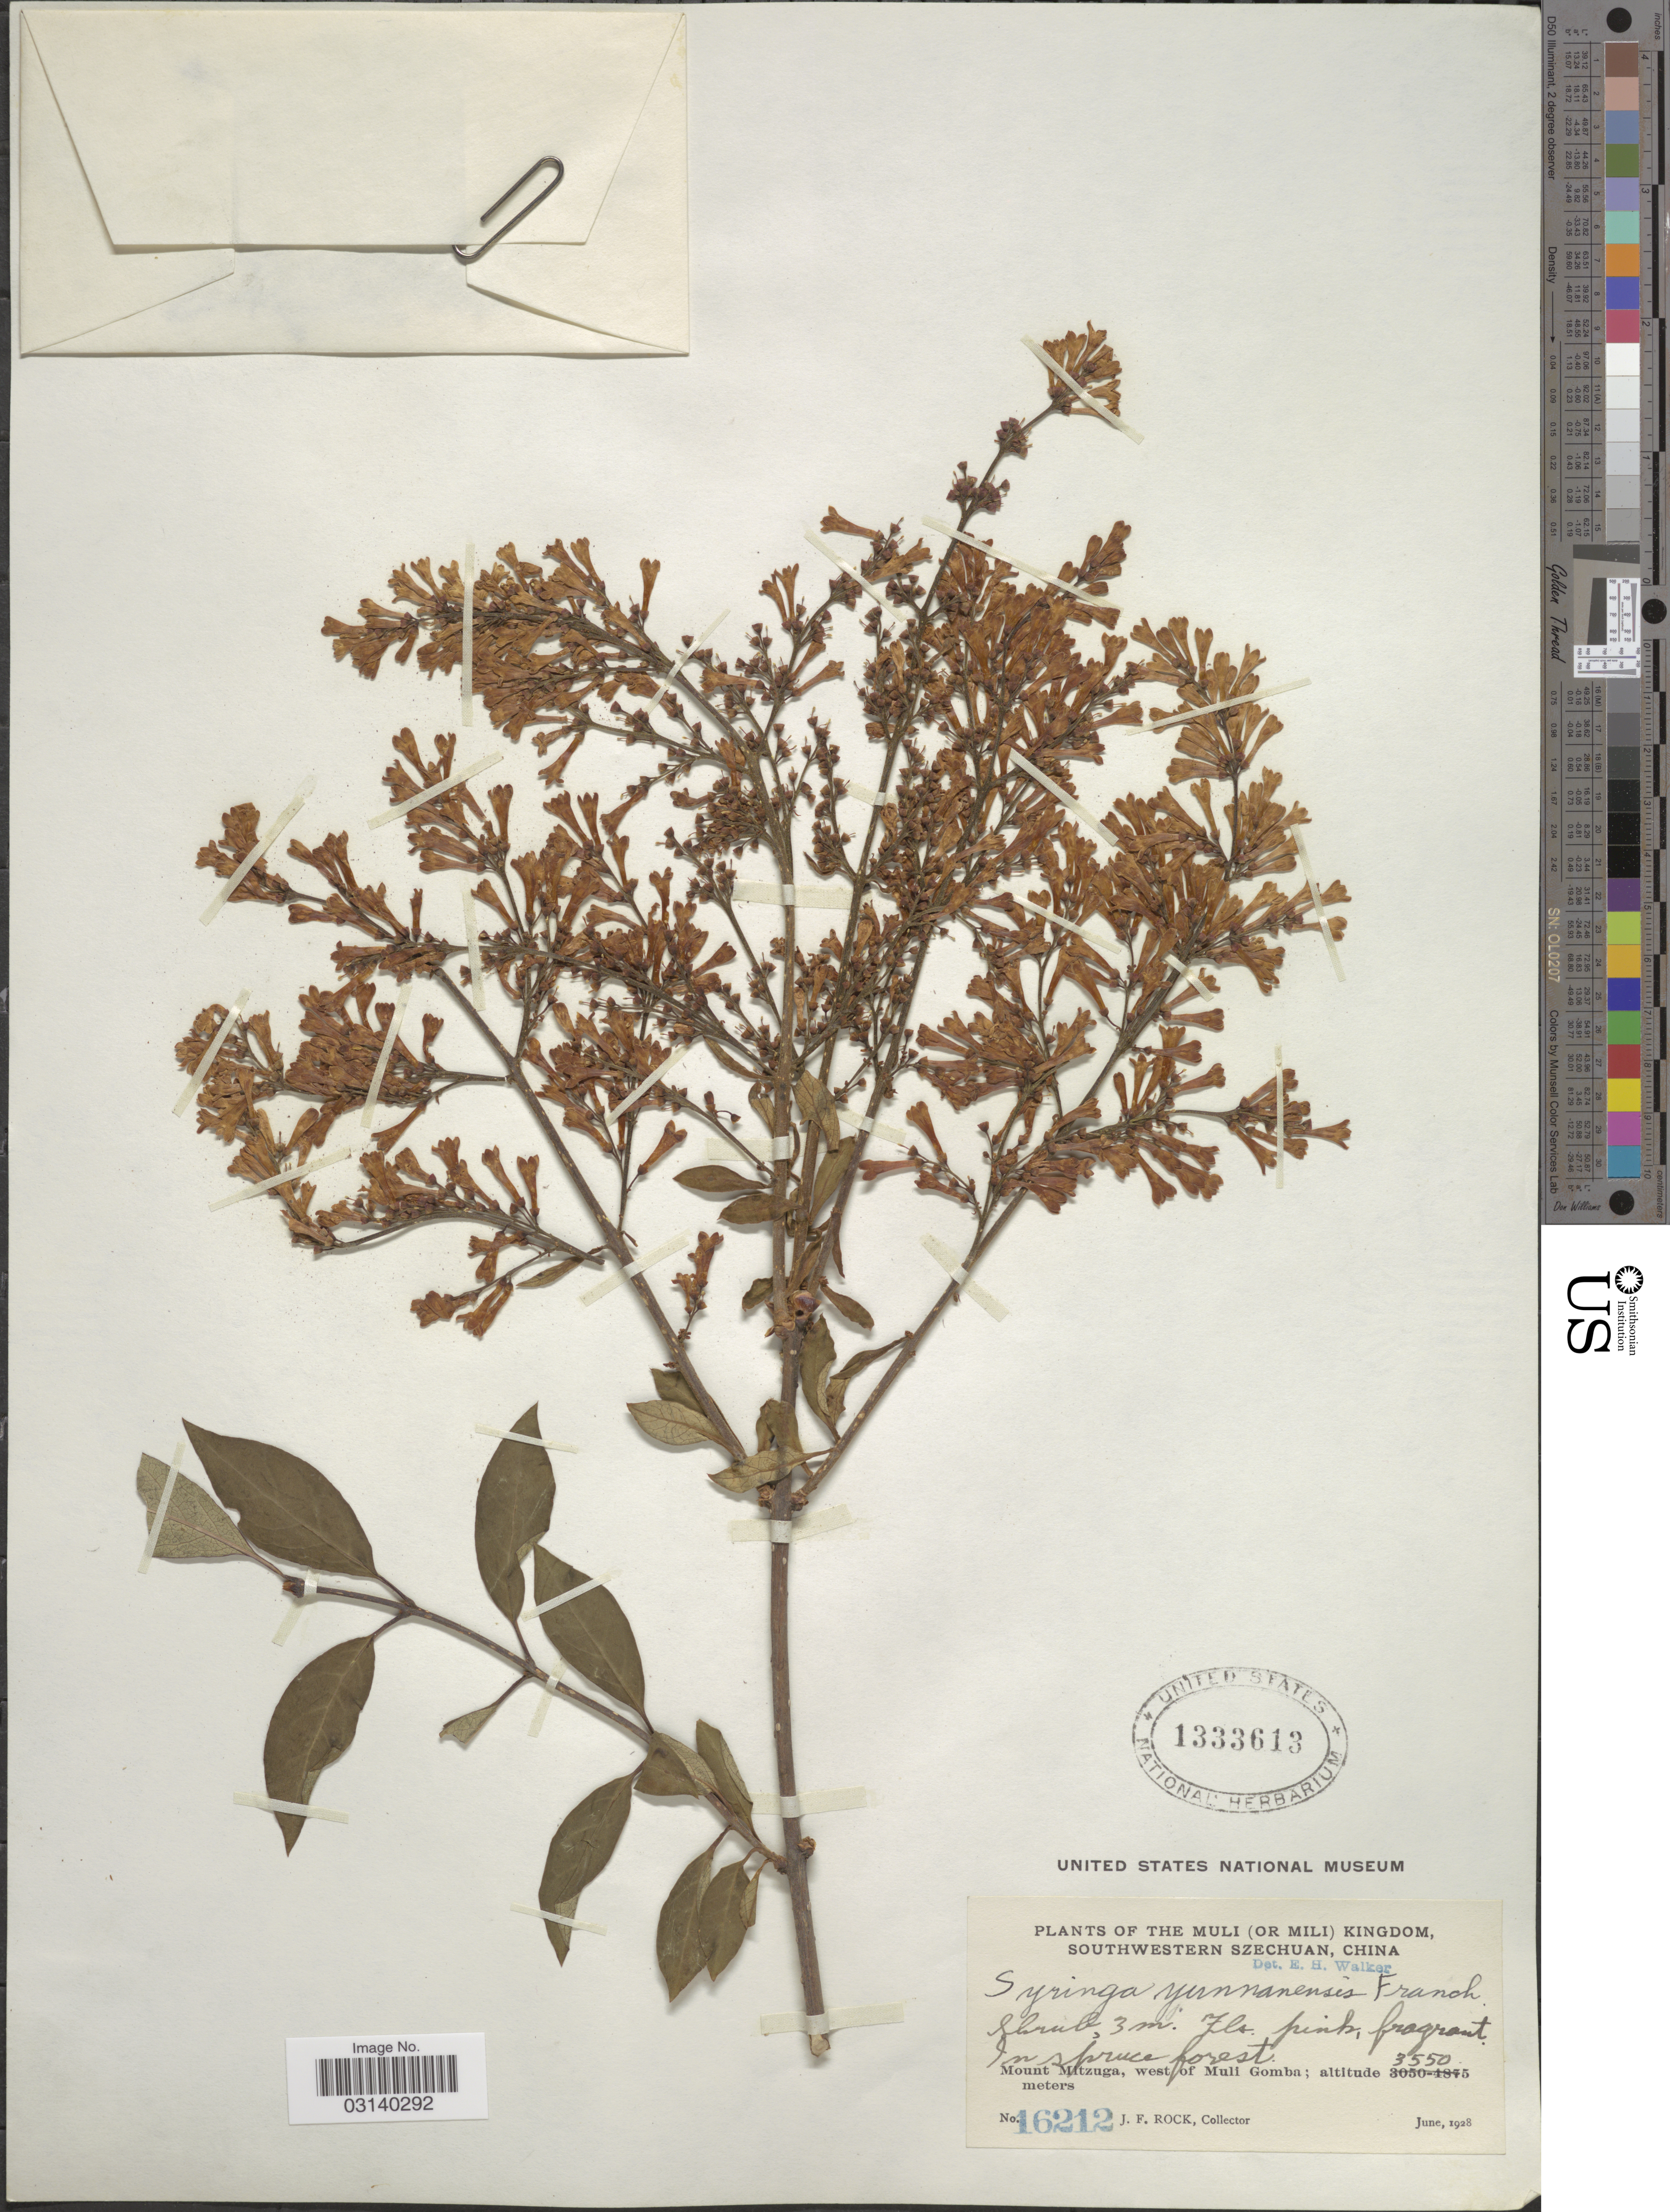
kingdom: Plantae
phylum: Tracheophyta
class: Magnoliopsida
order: Lamiales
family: Oleaceae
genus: Syringa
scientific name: Syringa yunnanensis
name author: Franch.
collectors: J. Rock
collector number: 16212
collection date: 1928-06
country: China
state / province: Sichuan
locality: Muli (or Mili) kingdom, southwestern Szechuan. Mount Mitzuga, west of Muli Gomba.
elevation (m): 3550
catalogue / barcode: US 1333613